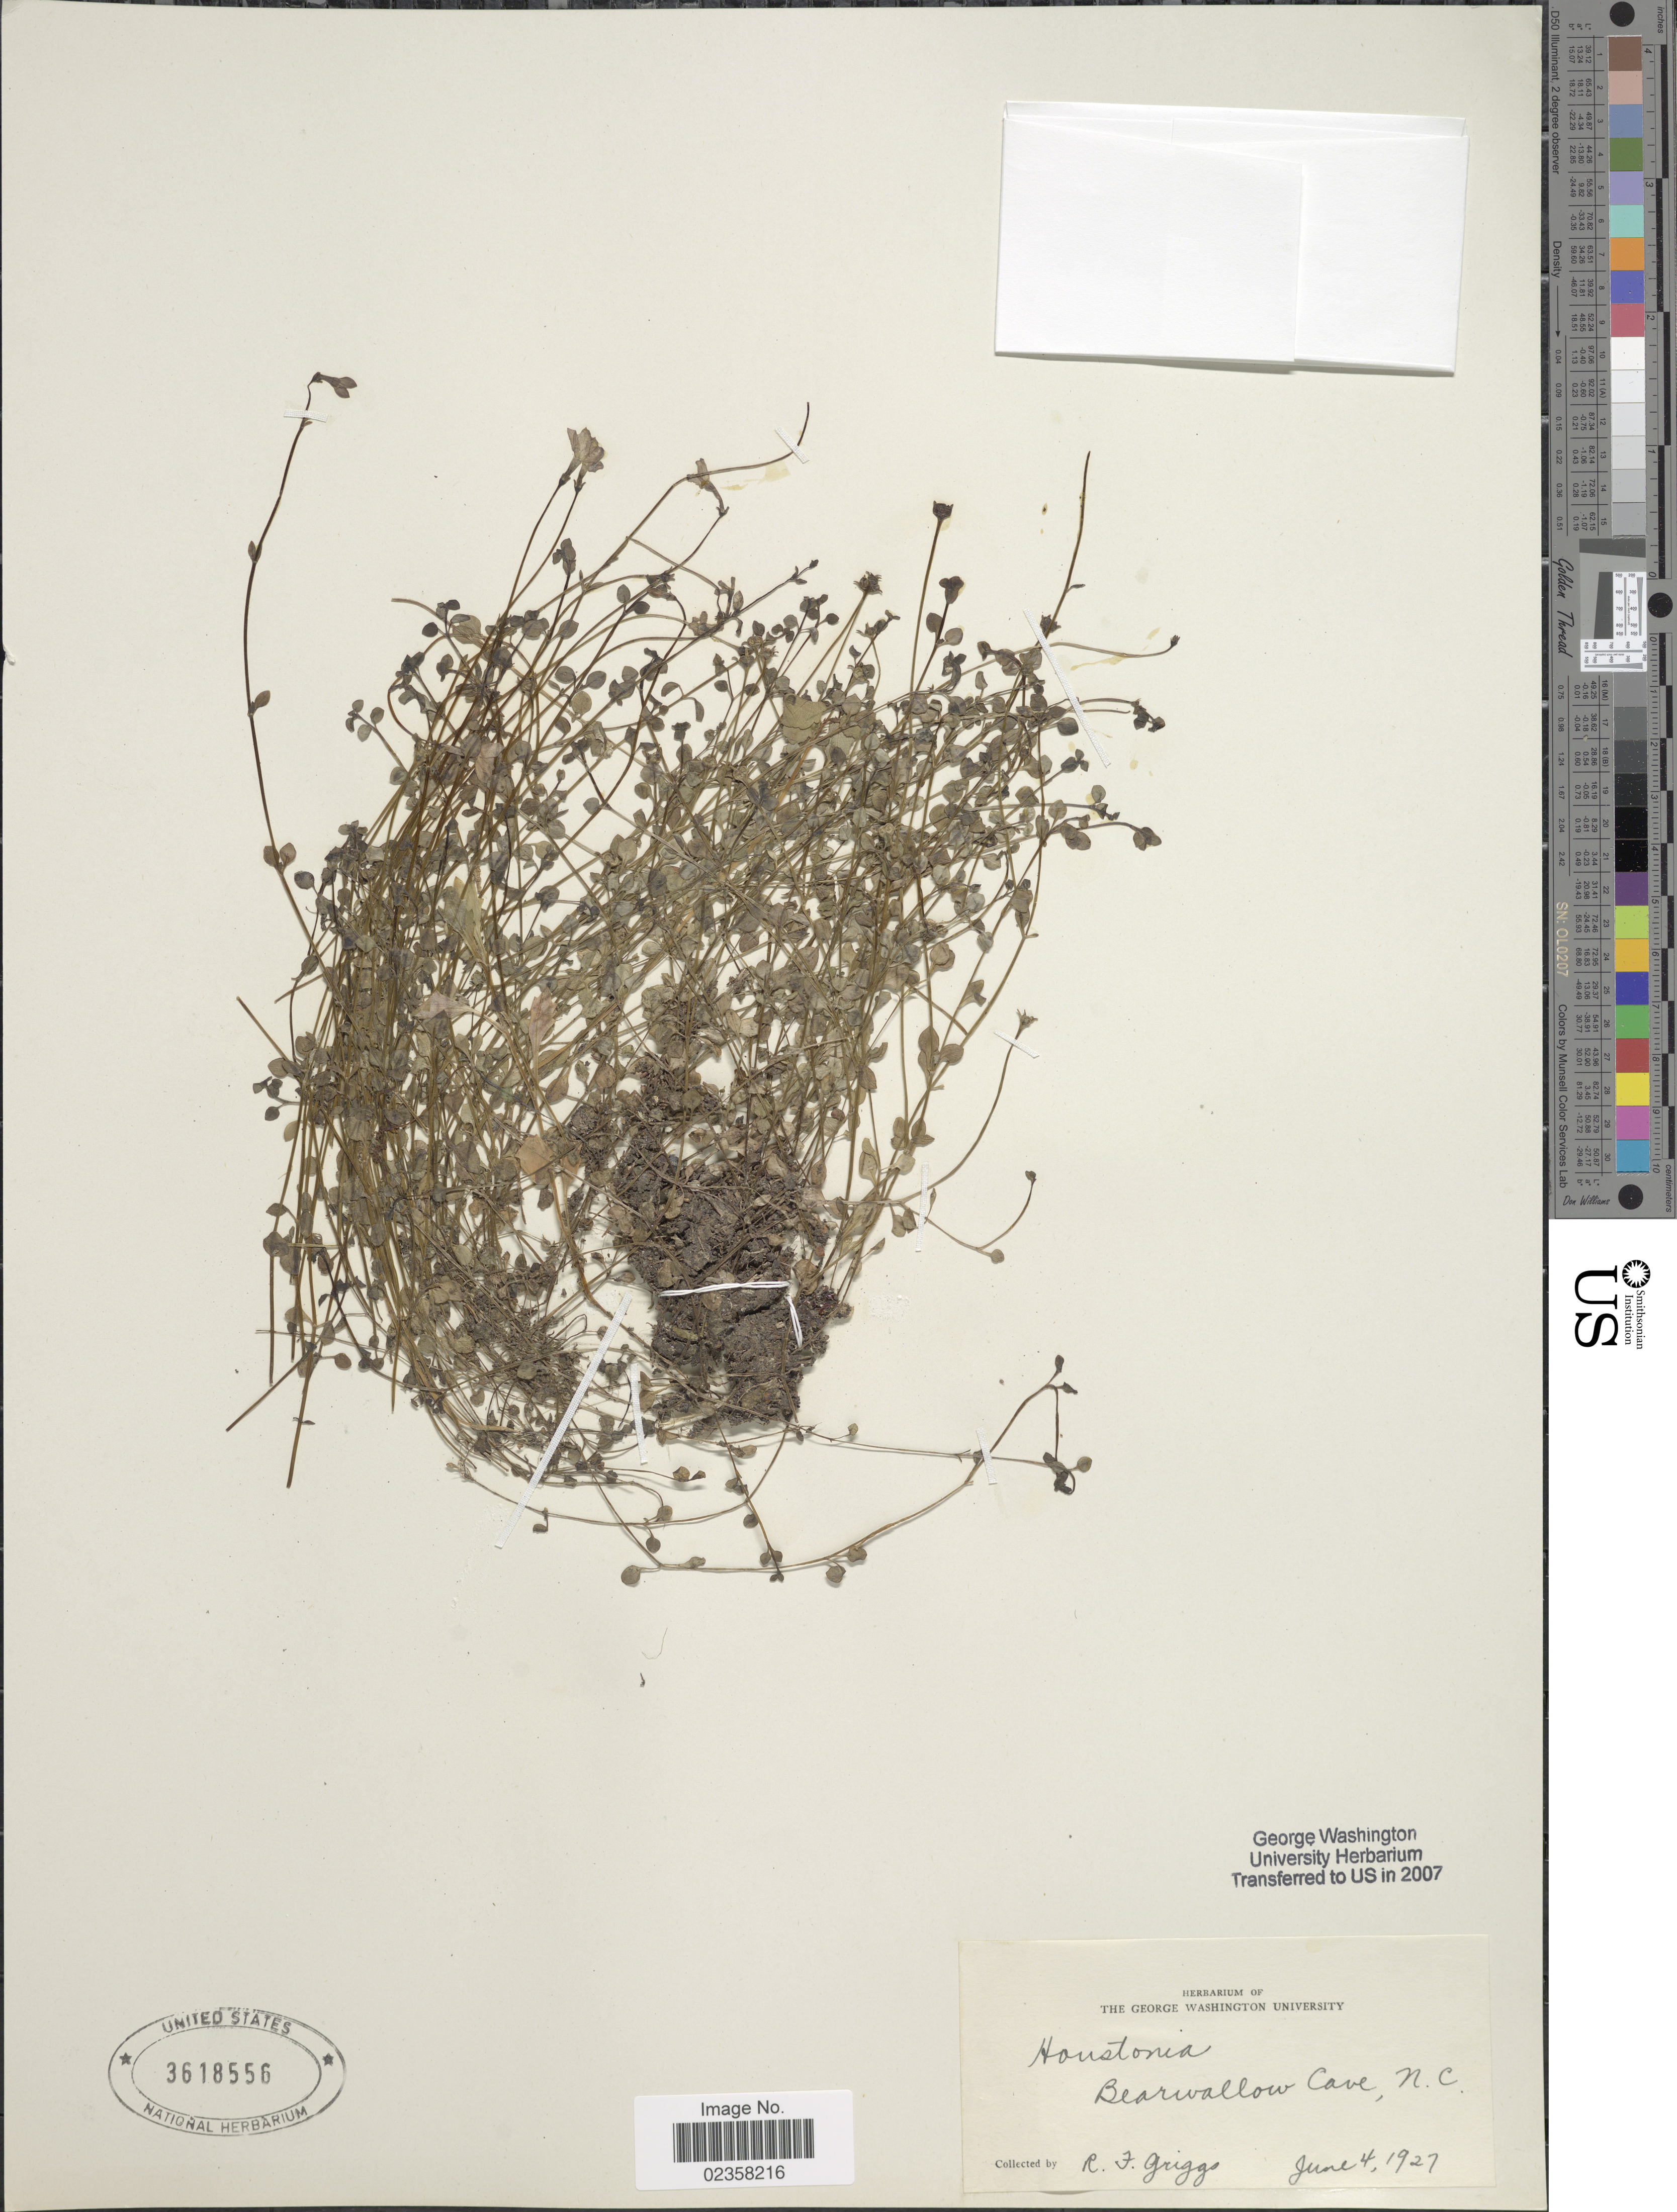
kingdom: Plantae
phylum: Tracheophyta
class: Magnoliopsida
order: Gentianales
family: Rubiaceae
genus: Houstonia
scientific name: Houstonia sp.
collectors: R. F. Griggs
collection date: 1927-06-04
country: United States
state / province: North Carolina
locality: Bearwallow Cave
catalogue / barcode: US 3618556